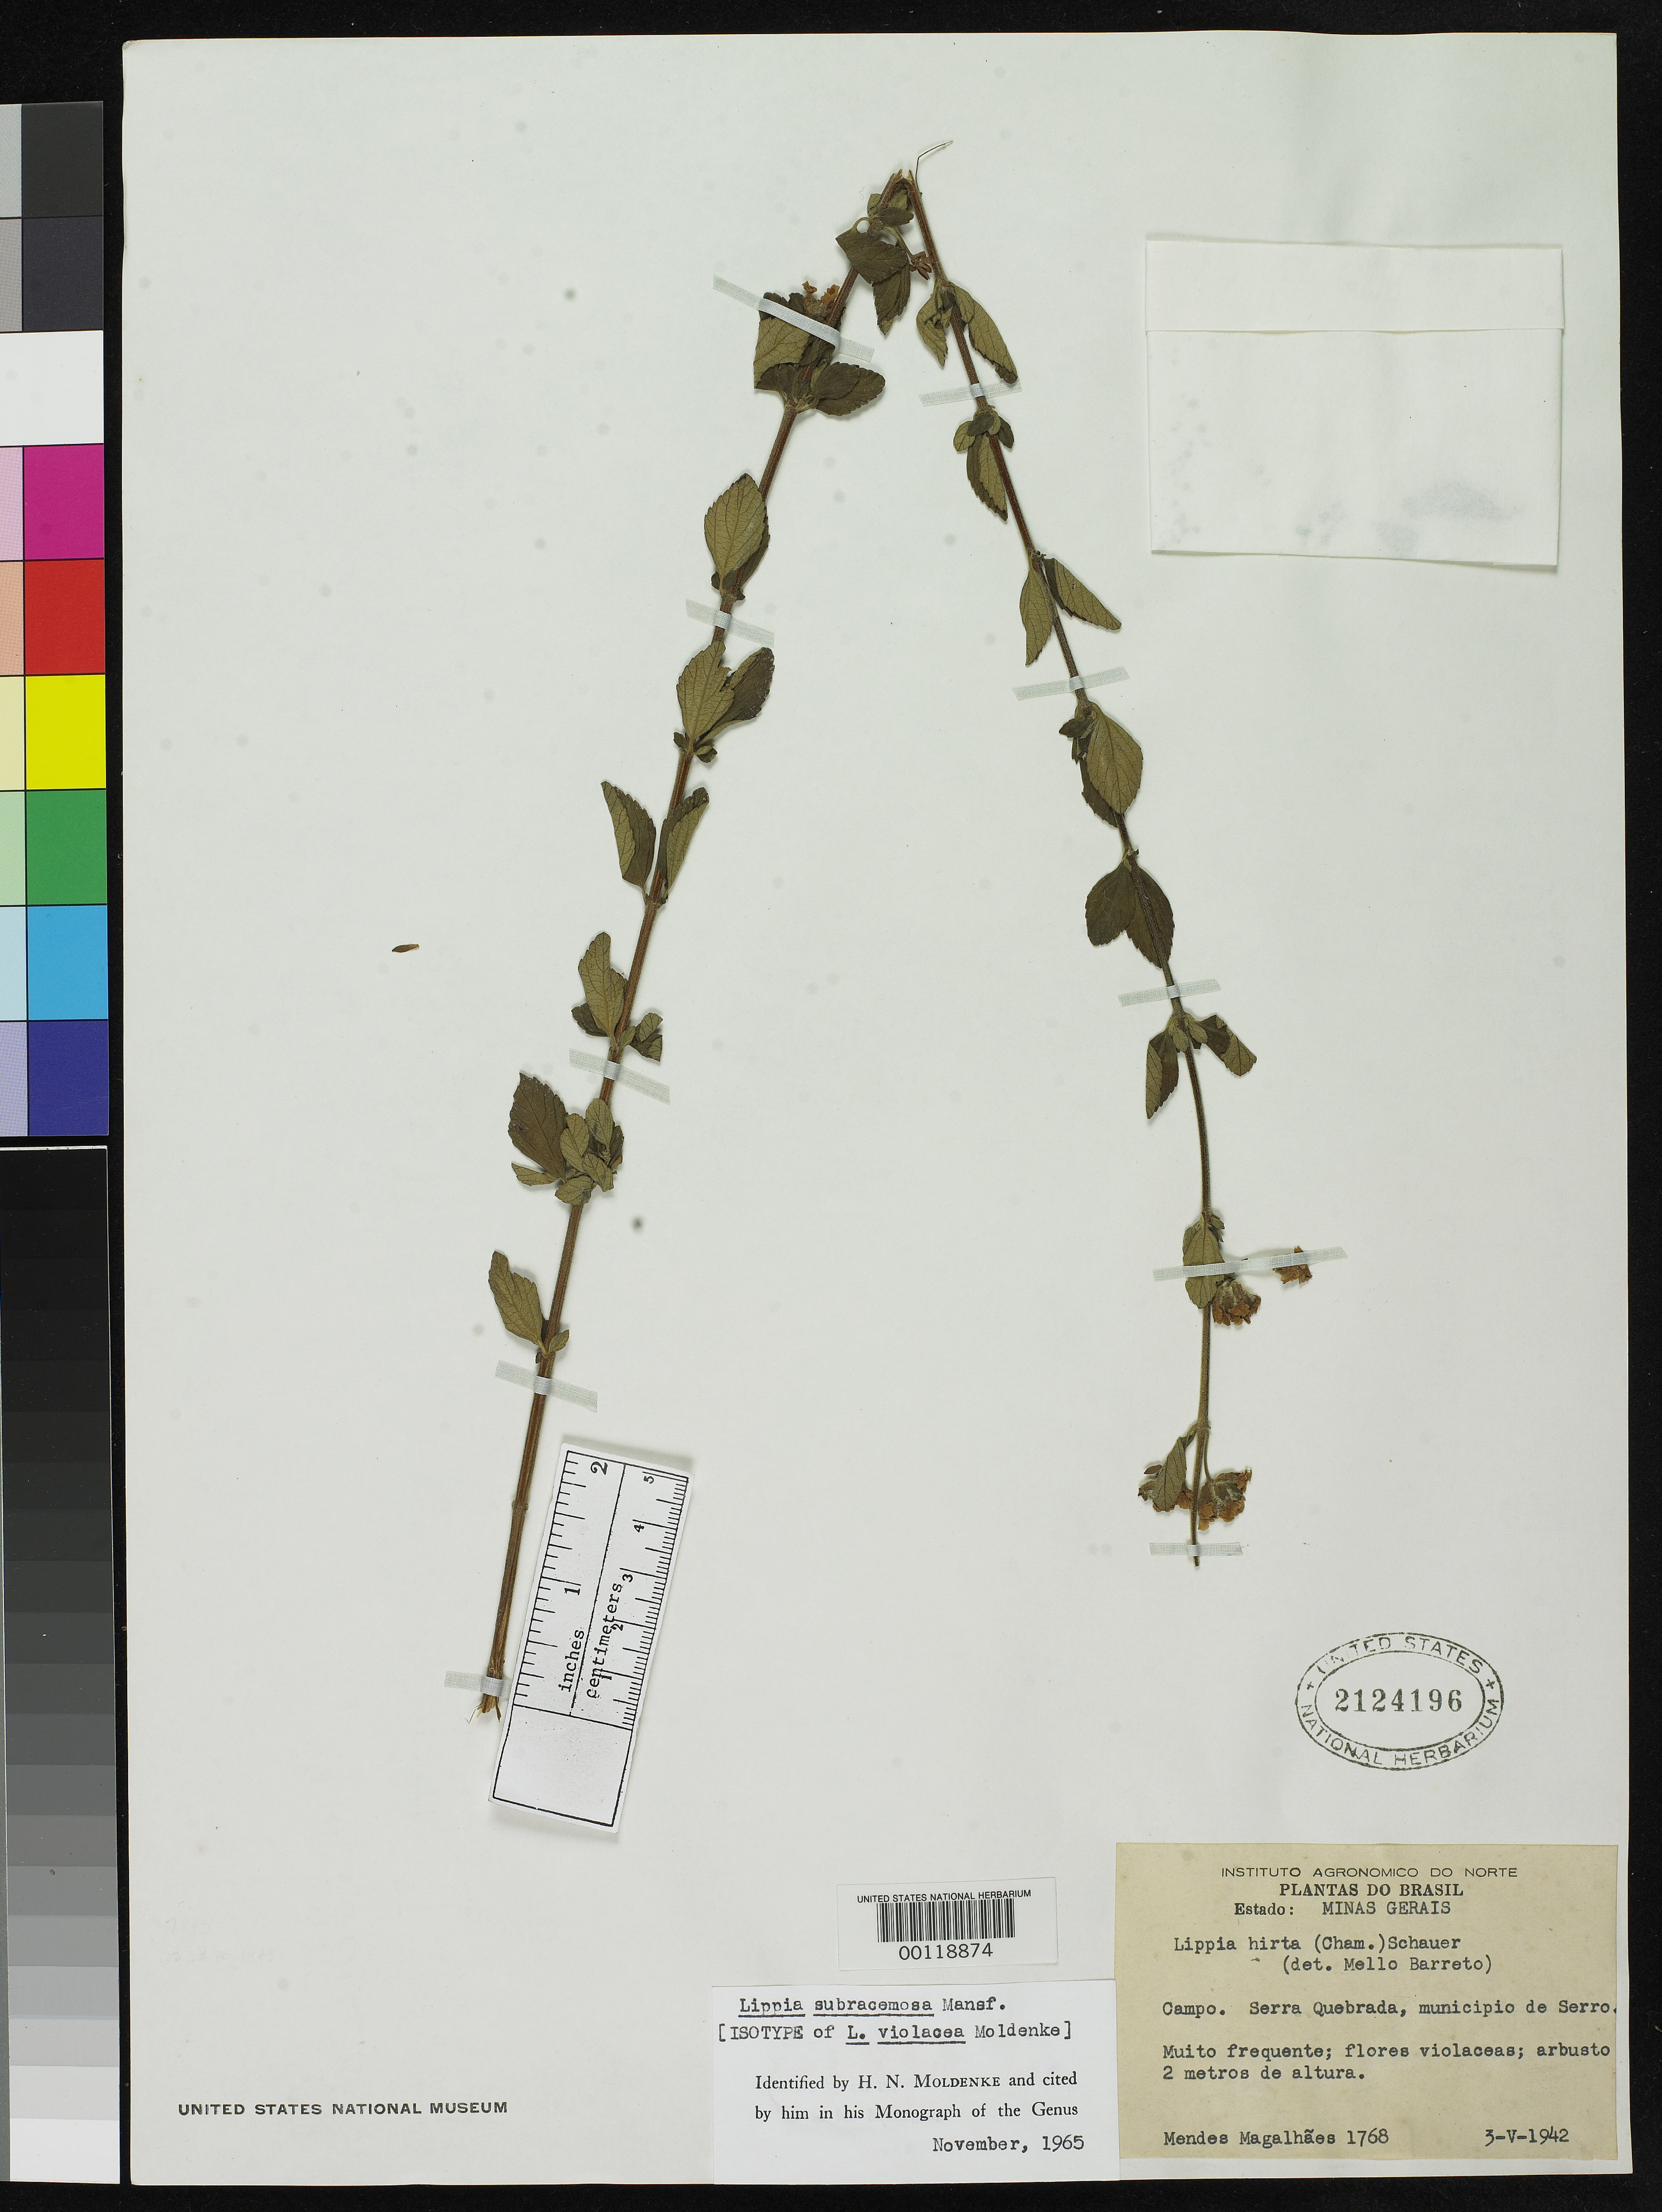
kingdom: Plantae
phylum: Tracheophyta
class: Magnoliopsida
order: Lamiales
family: Verbenaceae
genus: Lippia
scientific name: Lippia violacea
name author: Moldenke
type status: Isotype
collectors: M. Magalhães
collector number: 1768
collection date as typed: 03 May 1942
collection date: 1942-05-03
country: Brazil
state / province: Minas Gerais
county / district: Sêrro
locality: Serra Quebrada.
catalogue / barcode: US 2124196